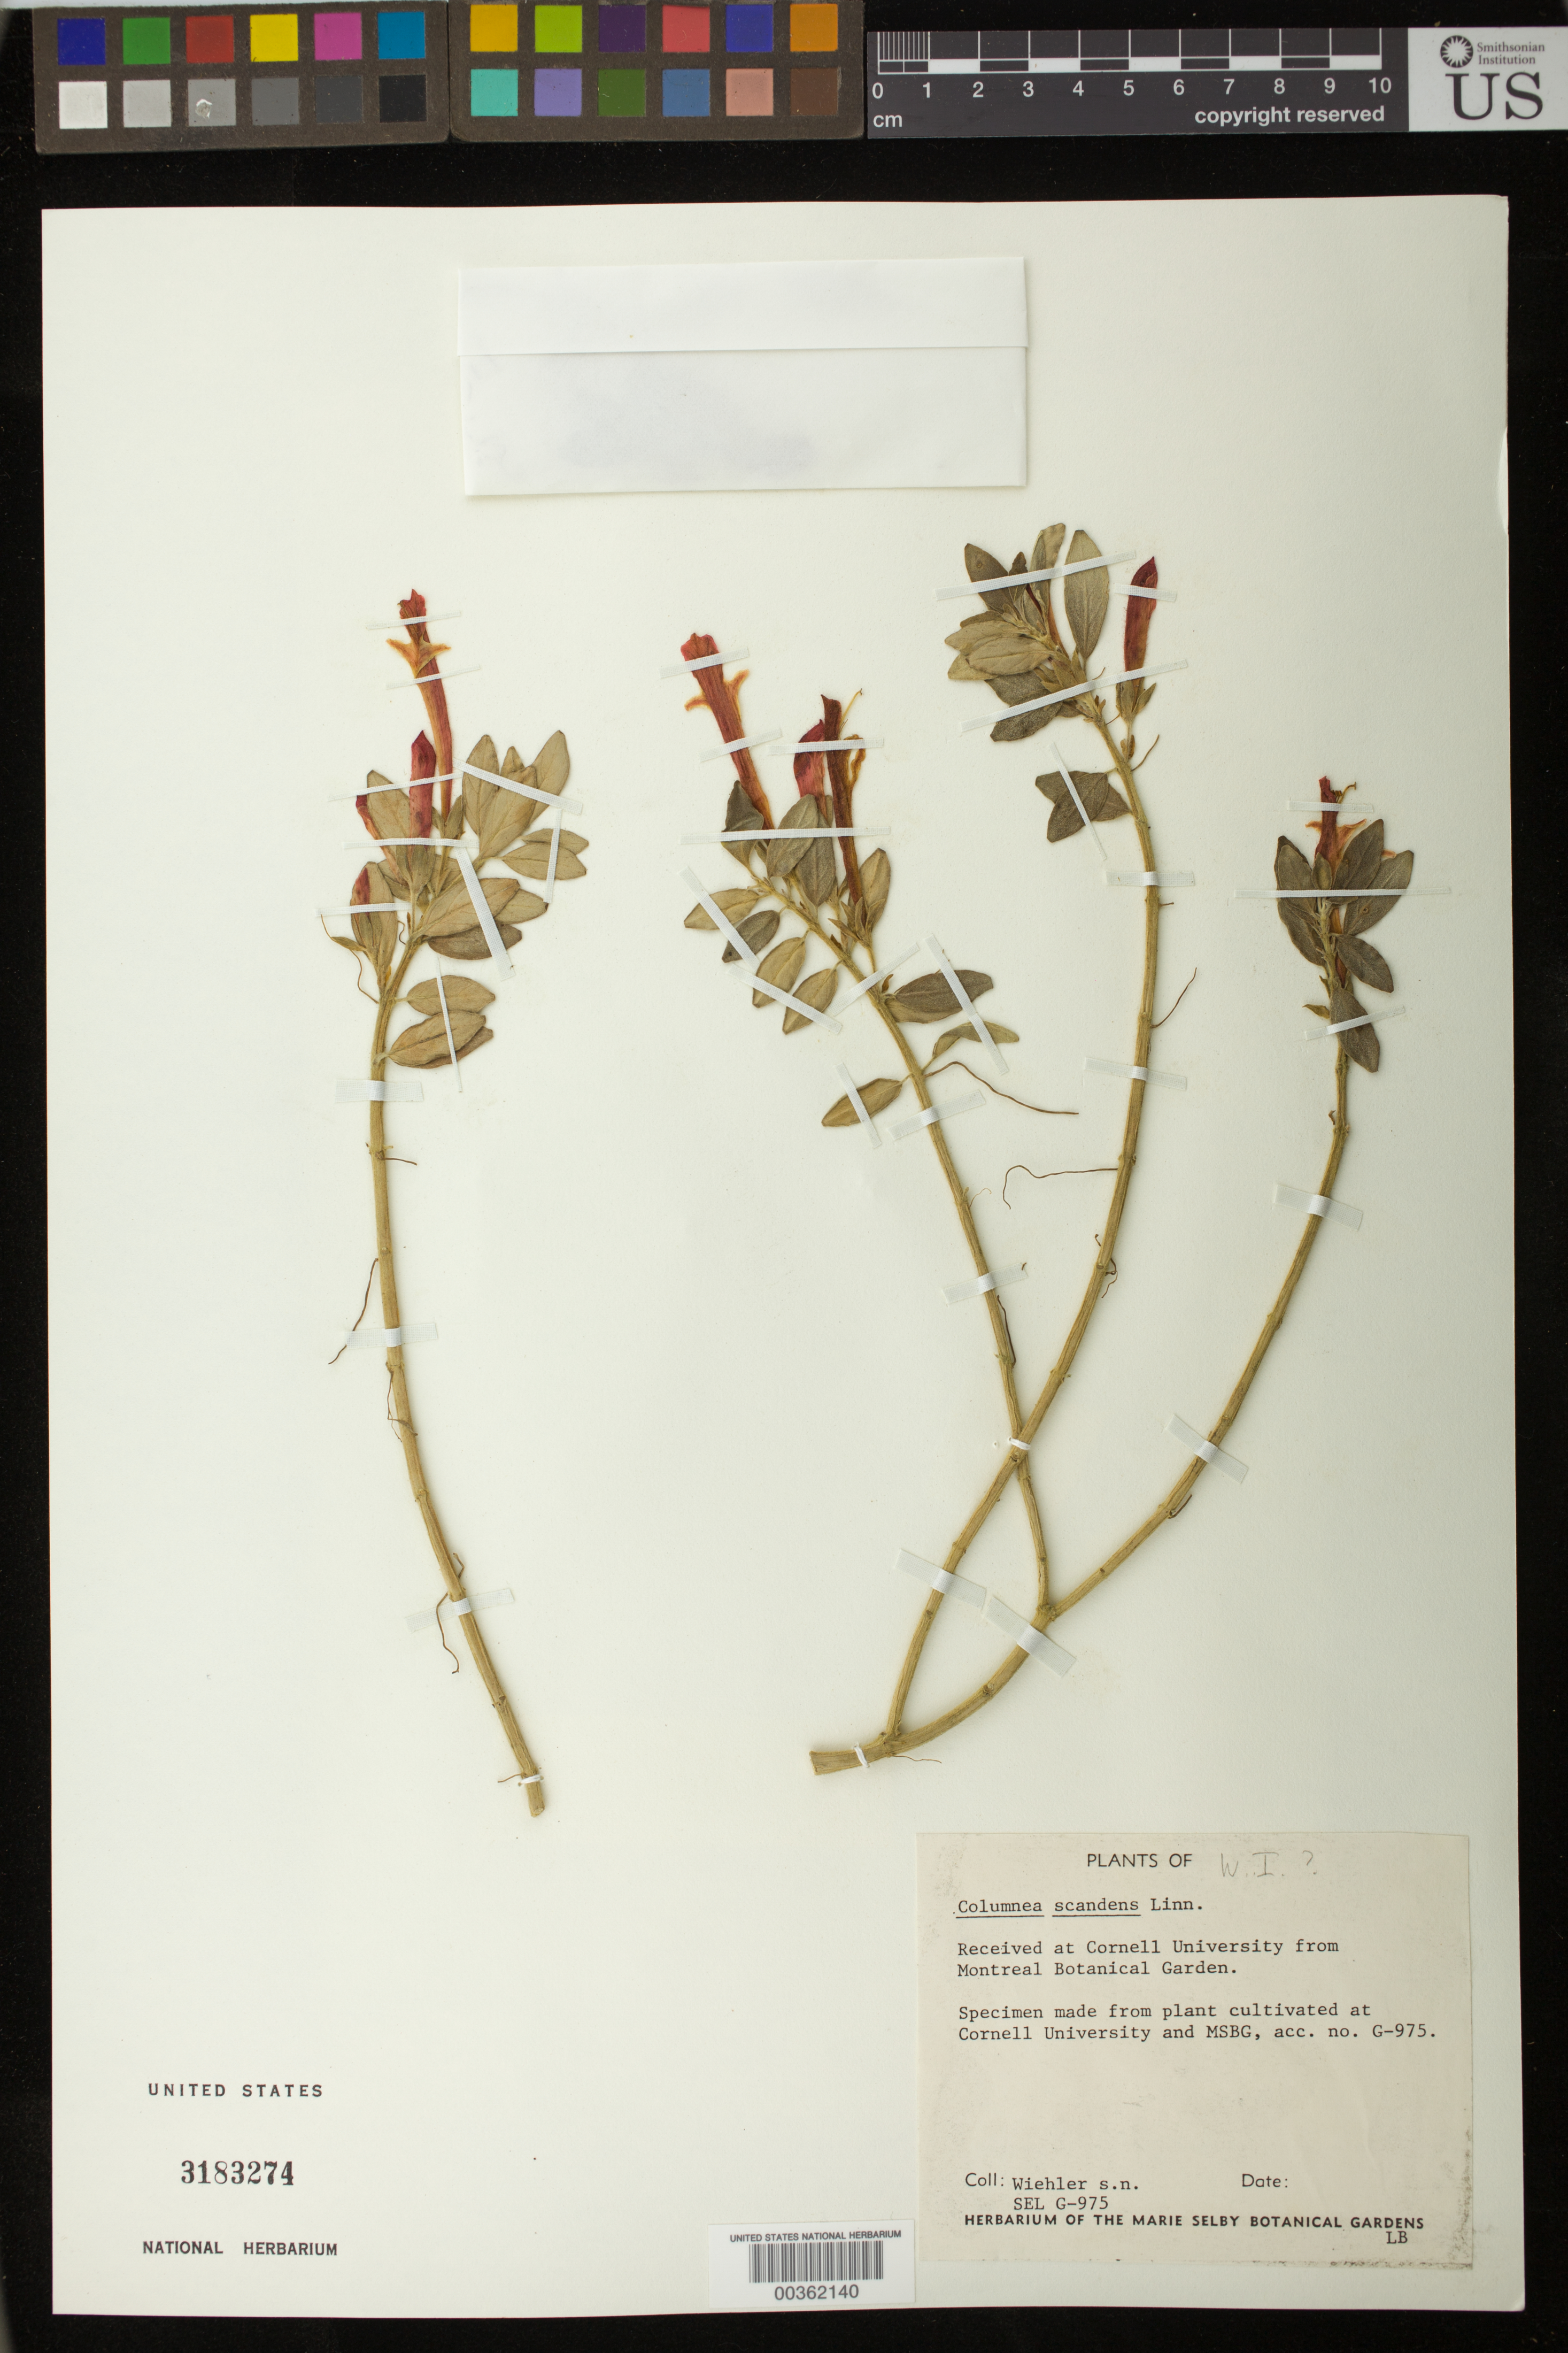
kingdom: Plantae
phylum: Tracheophyta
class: Magnoliopsida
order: Lamiales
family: Gesneriaceae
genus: Columnea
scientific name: Columnea scandens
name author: L.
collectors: H. J. Wiehler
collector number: s.n. [G-975]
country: United States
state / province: Florida / New York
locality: Cultivated in Marie Selby Botanical Gardens greenhouses and Cornell University.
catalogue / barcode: US 3183274